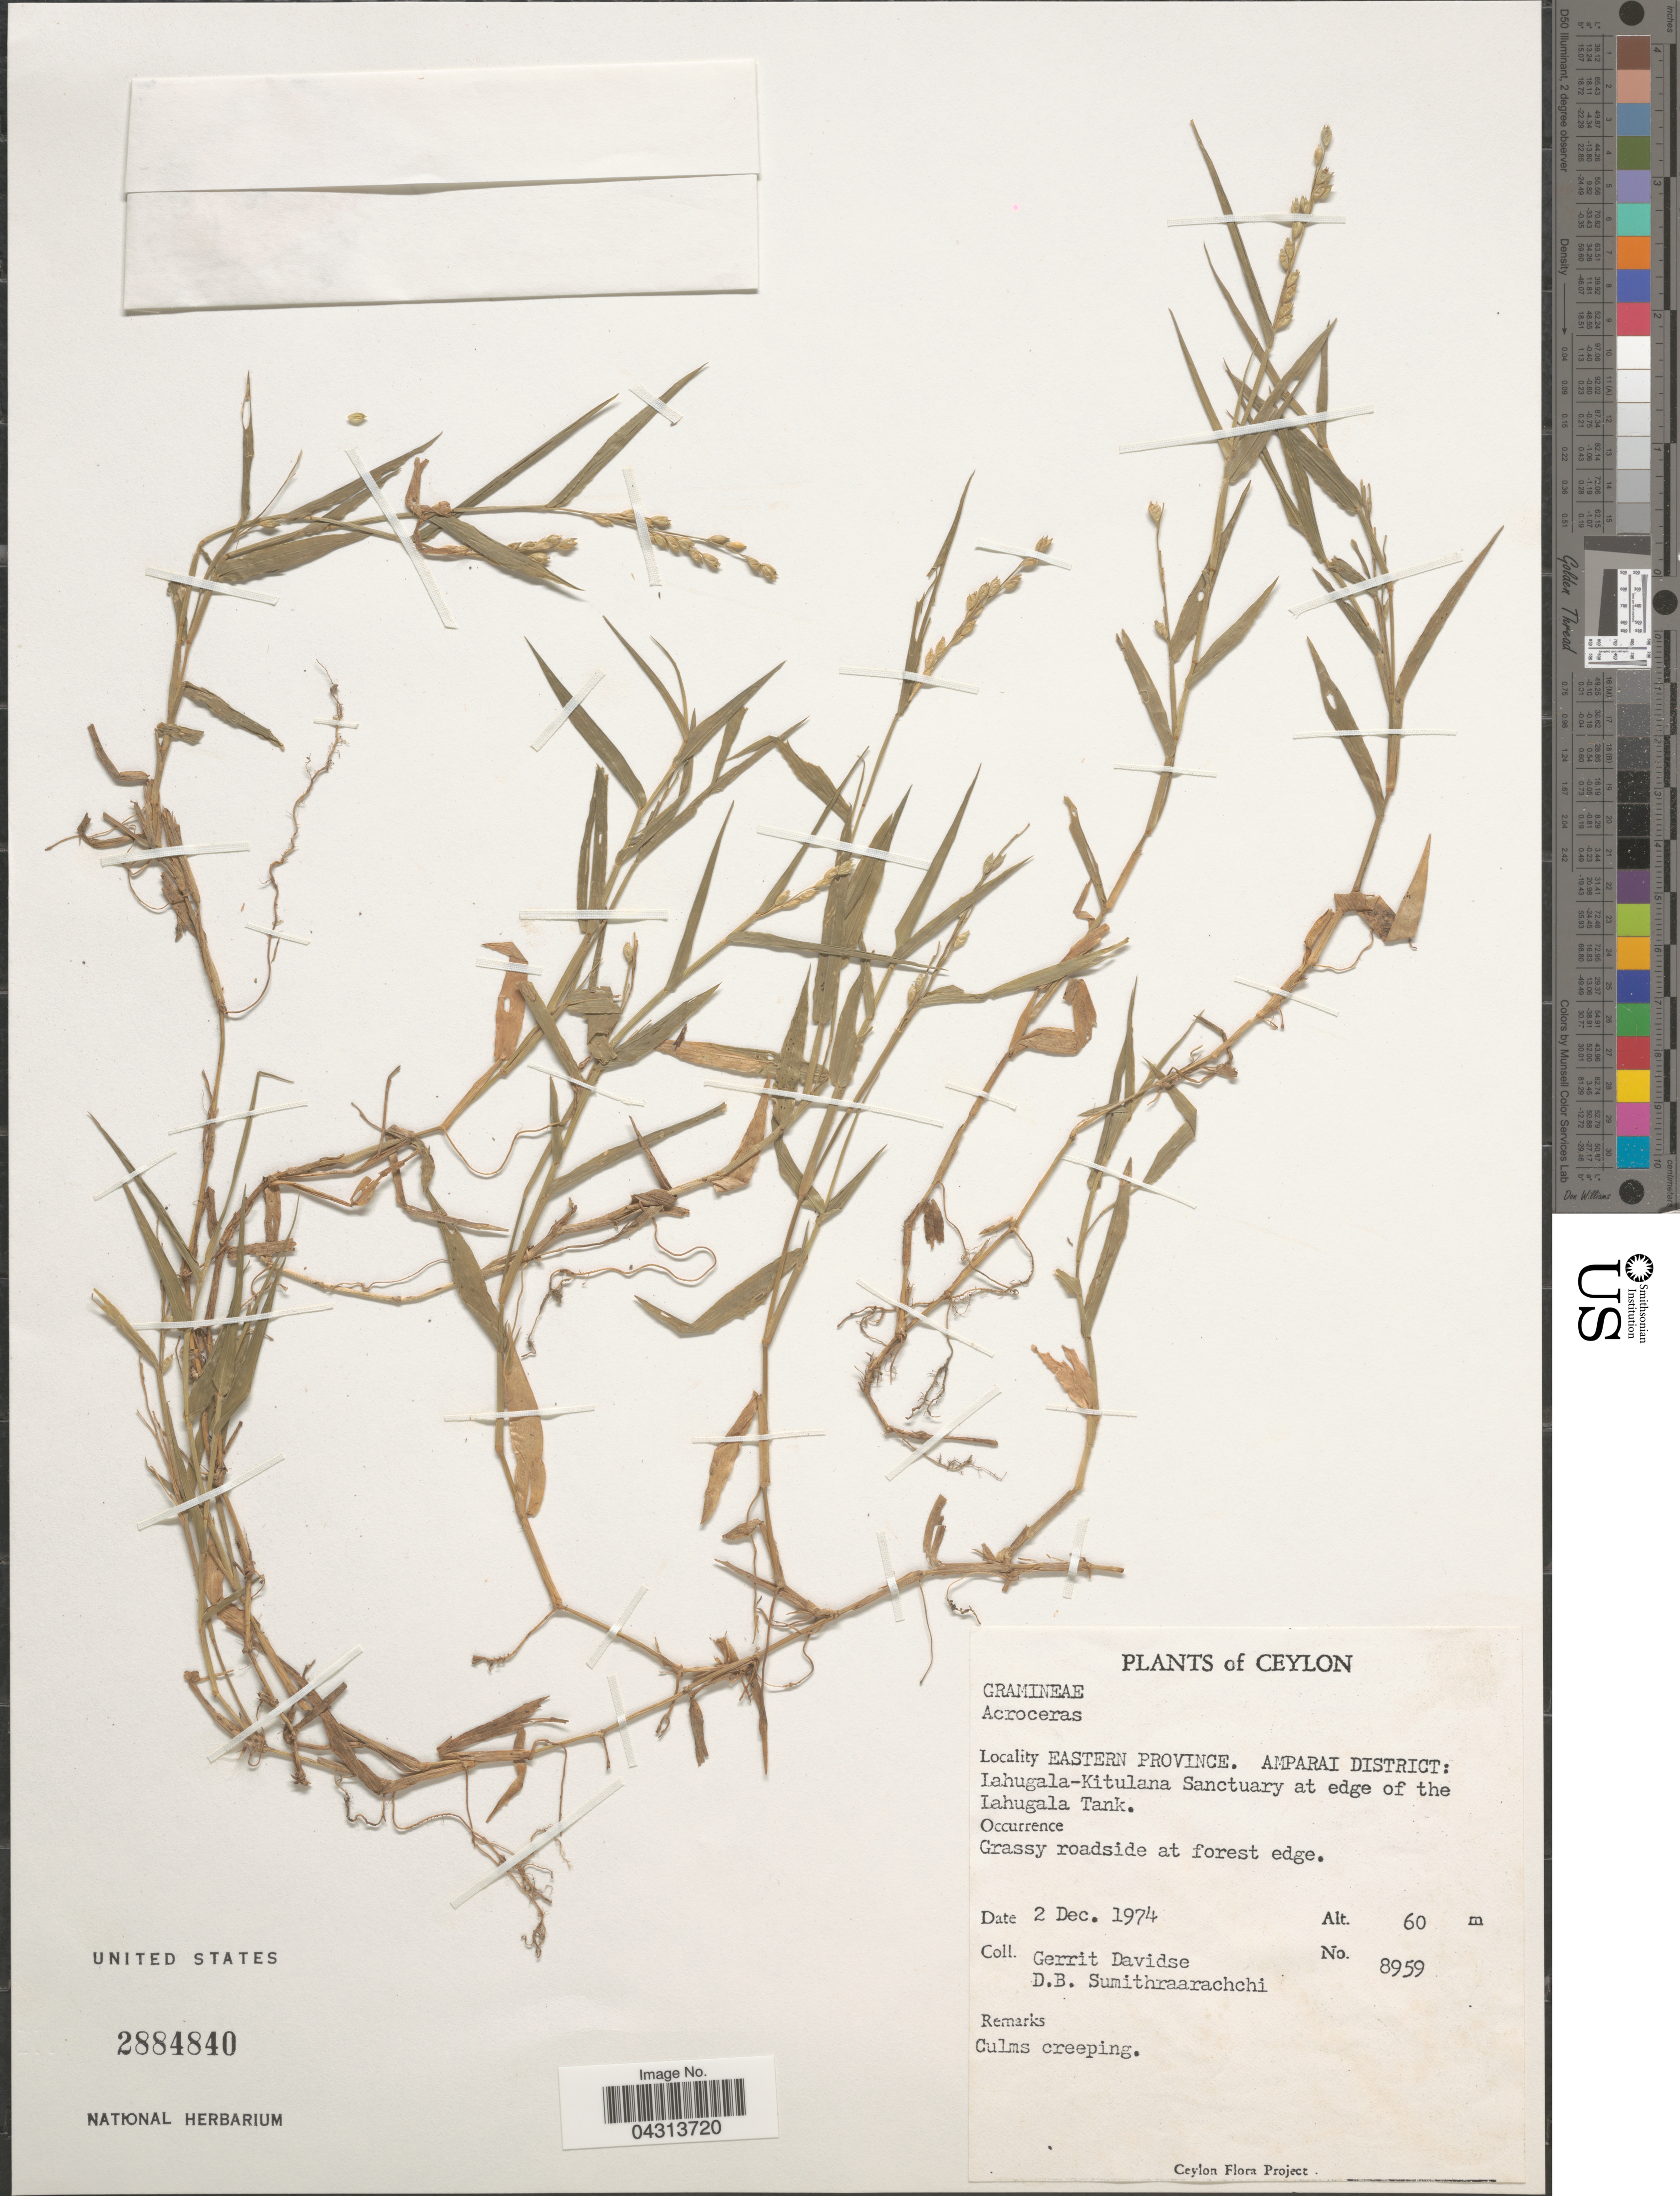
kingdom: Plantae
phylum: Tracheophyta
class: Liliopsida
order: Poales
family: Poaceae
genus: Acroceras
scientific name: Acroceras sp.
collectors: G. Davidse & D. B. Sumithraarachchi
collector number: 8959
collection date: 1974-12-02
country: Sri Lanka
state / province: Eastern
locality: Ceylon. Amparai District: Lahugala-Kitulana Sanctuary at edge of the Lahugala Tank.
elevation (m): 60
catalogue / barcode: US 2884840